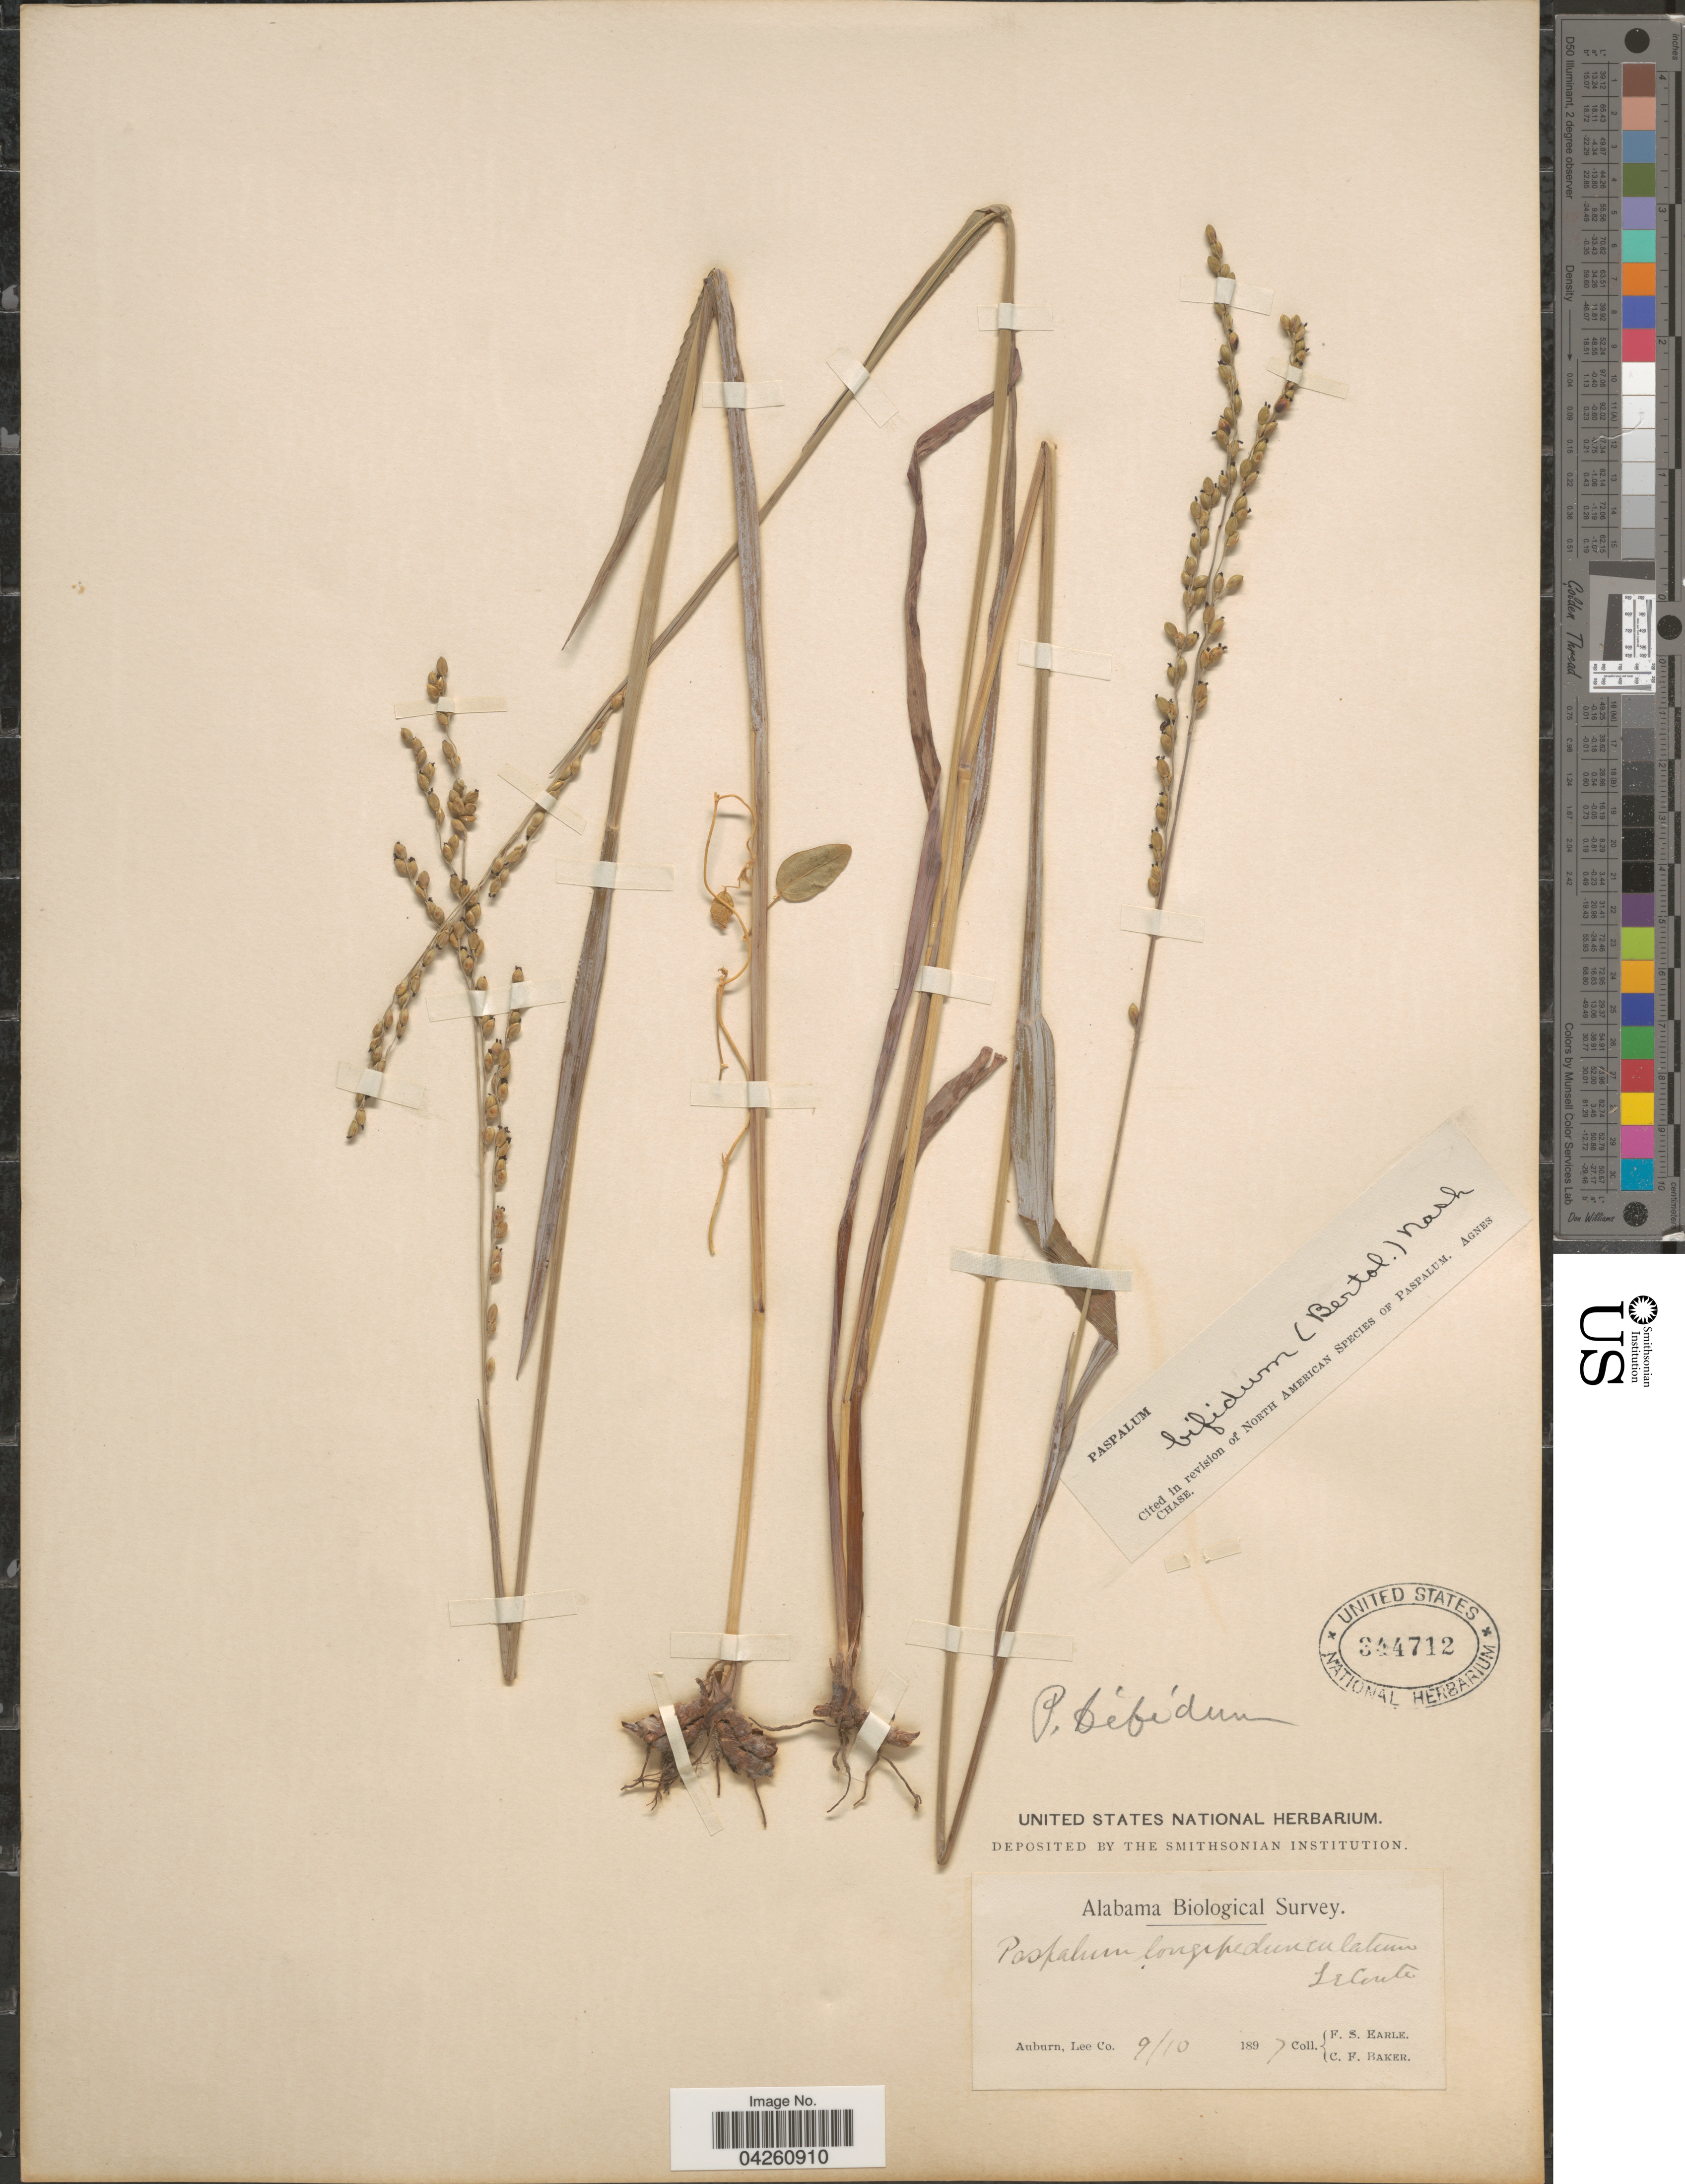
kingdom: Plantae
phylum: Tracheophyta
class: Liliopsida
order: Poales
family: Poaceae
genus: Paspalum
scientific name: Paspalum bifidum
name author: (Bertol.) Nash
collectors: F. S. Earle & C. F. Baker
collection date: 1897-09-10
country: United States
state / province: Alabama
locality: Alabama Biological Survey. Auburn, Lee Co.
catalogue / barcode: US 344712